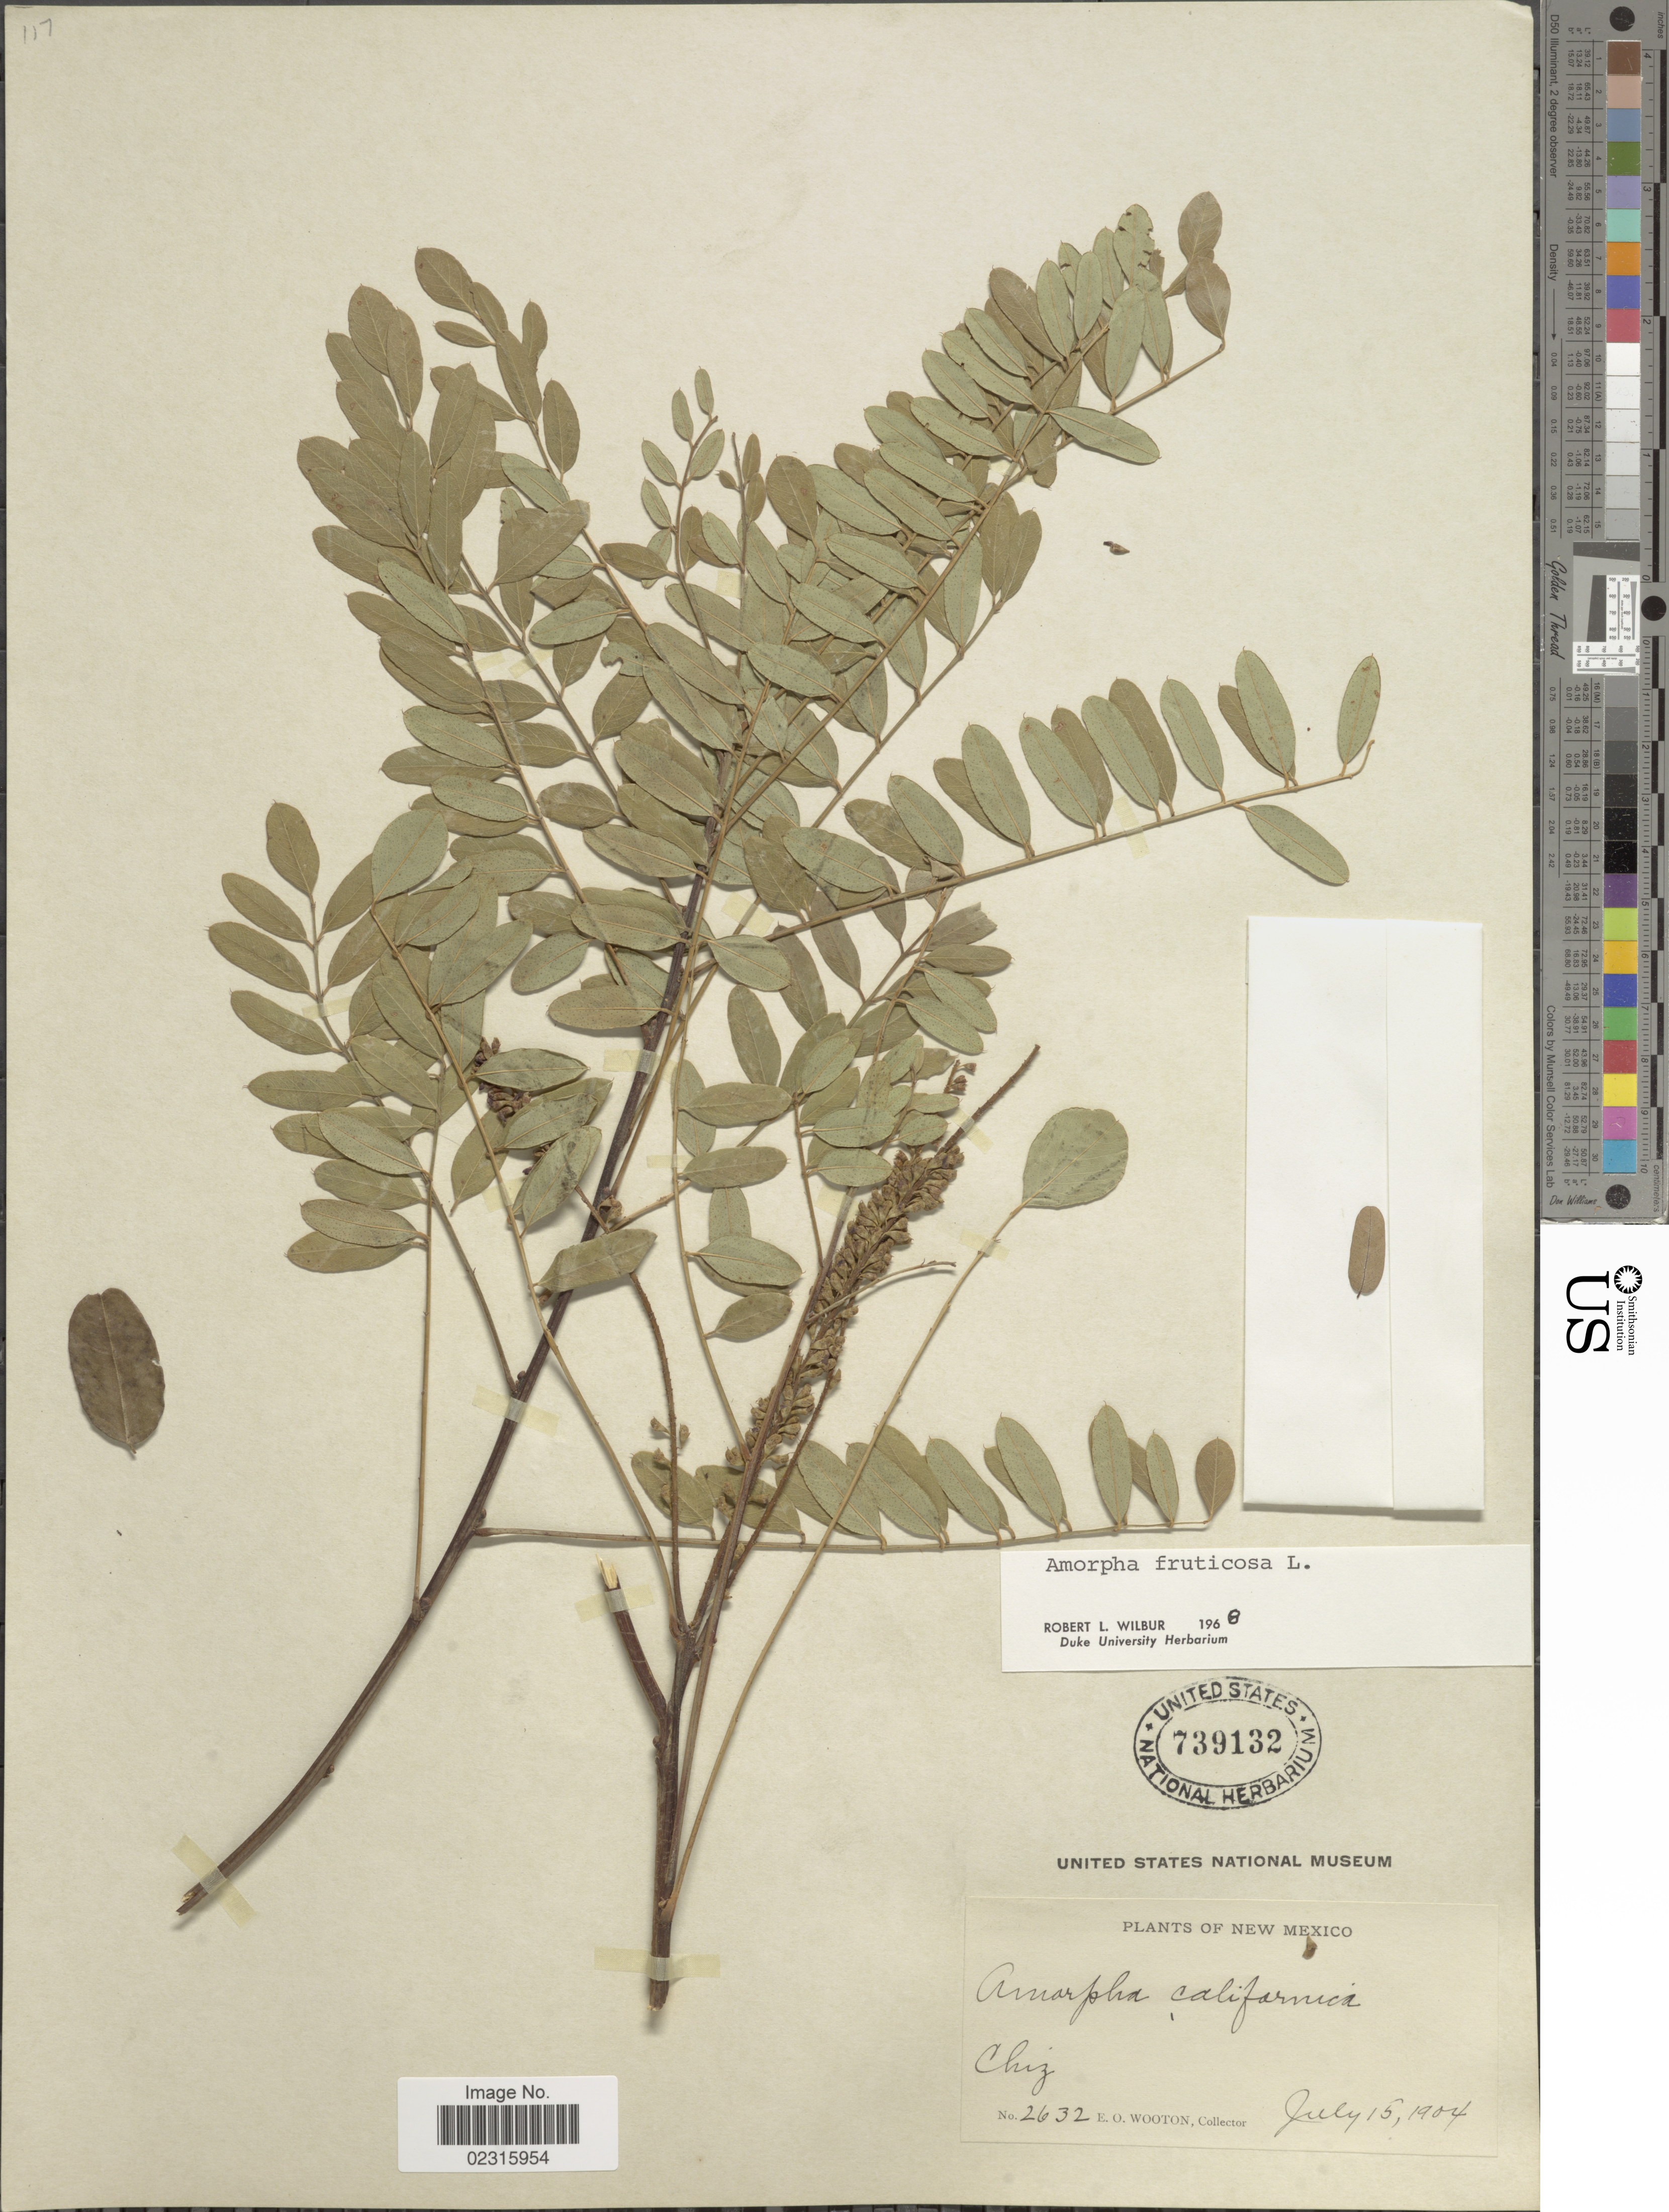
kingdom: Plantae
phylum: Tracheophyta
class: Magnoliopsida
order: Fabales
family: Fabaceae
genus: Amorpha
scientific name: Amorpha fruticosa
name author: L.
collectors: E. O. Wooton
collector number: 2632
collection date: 1904-07-15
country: United States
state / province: New Mexico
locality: Chiz.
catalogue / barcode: US 739132